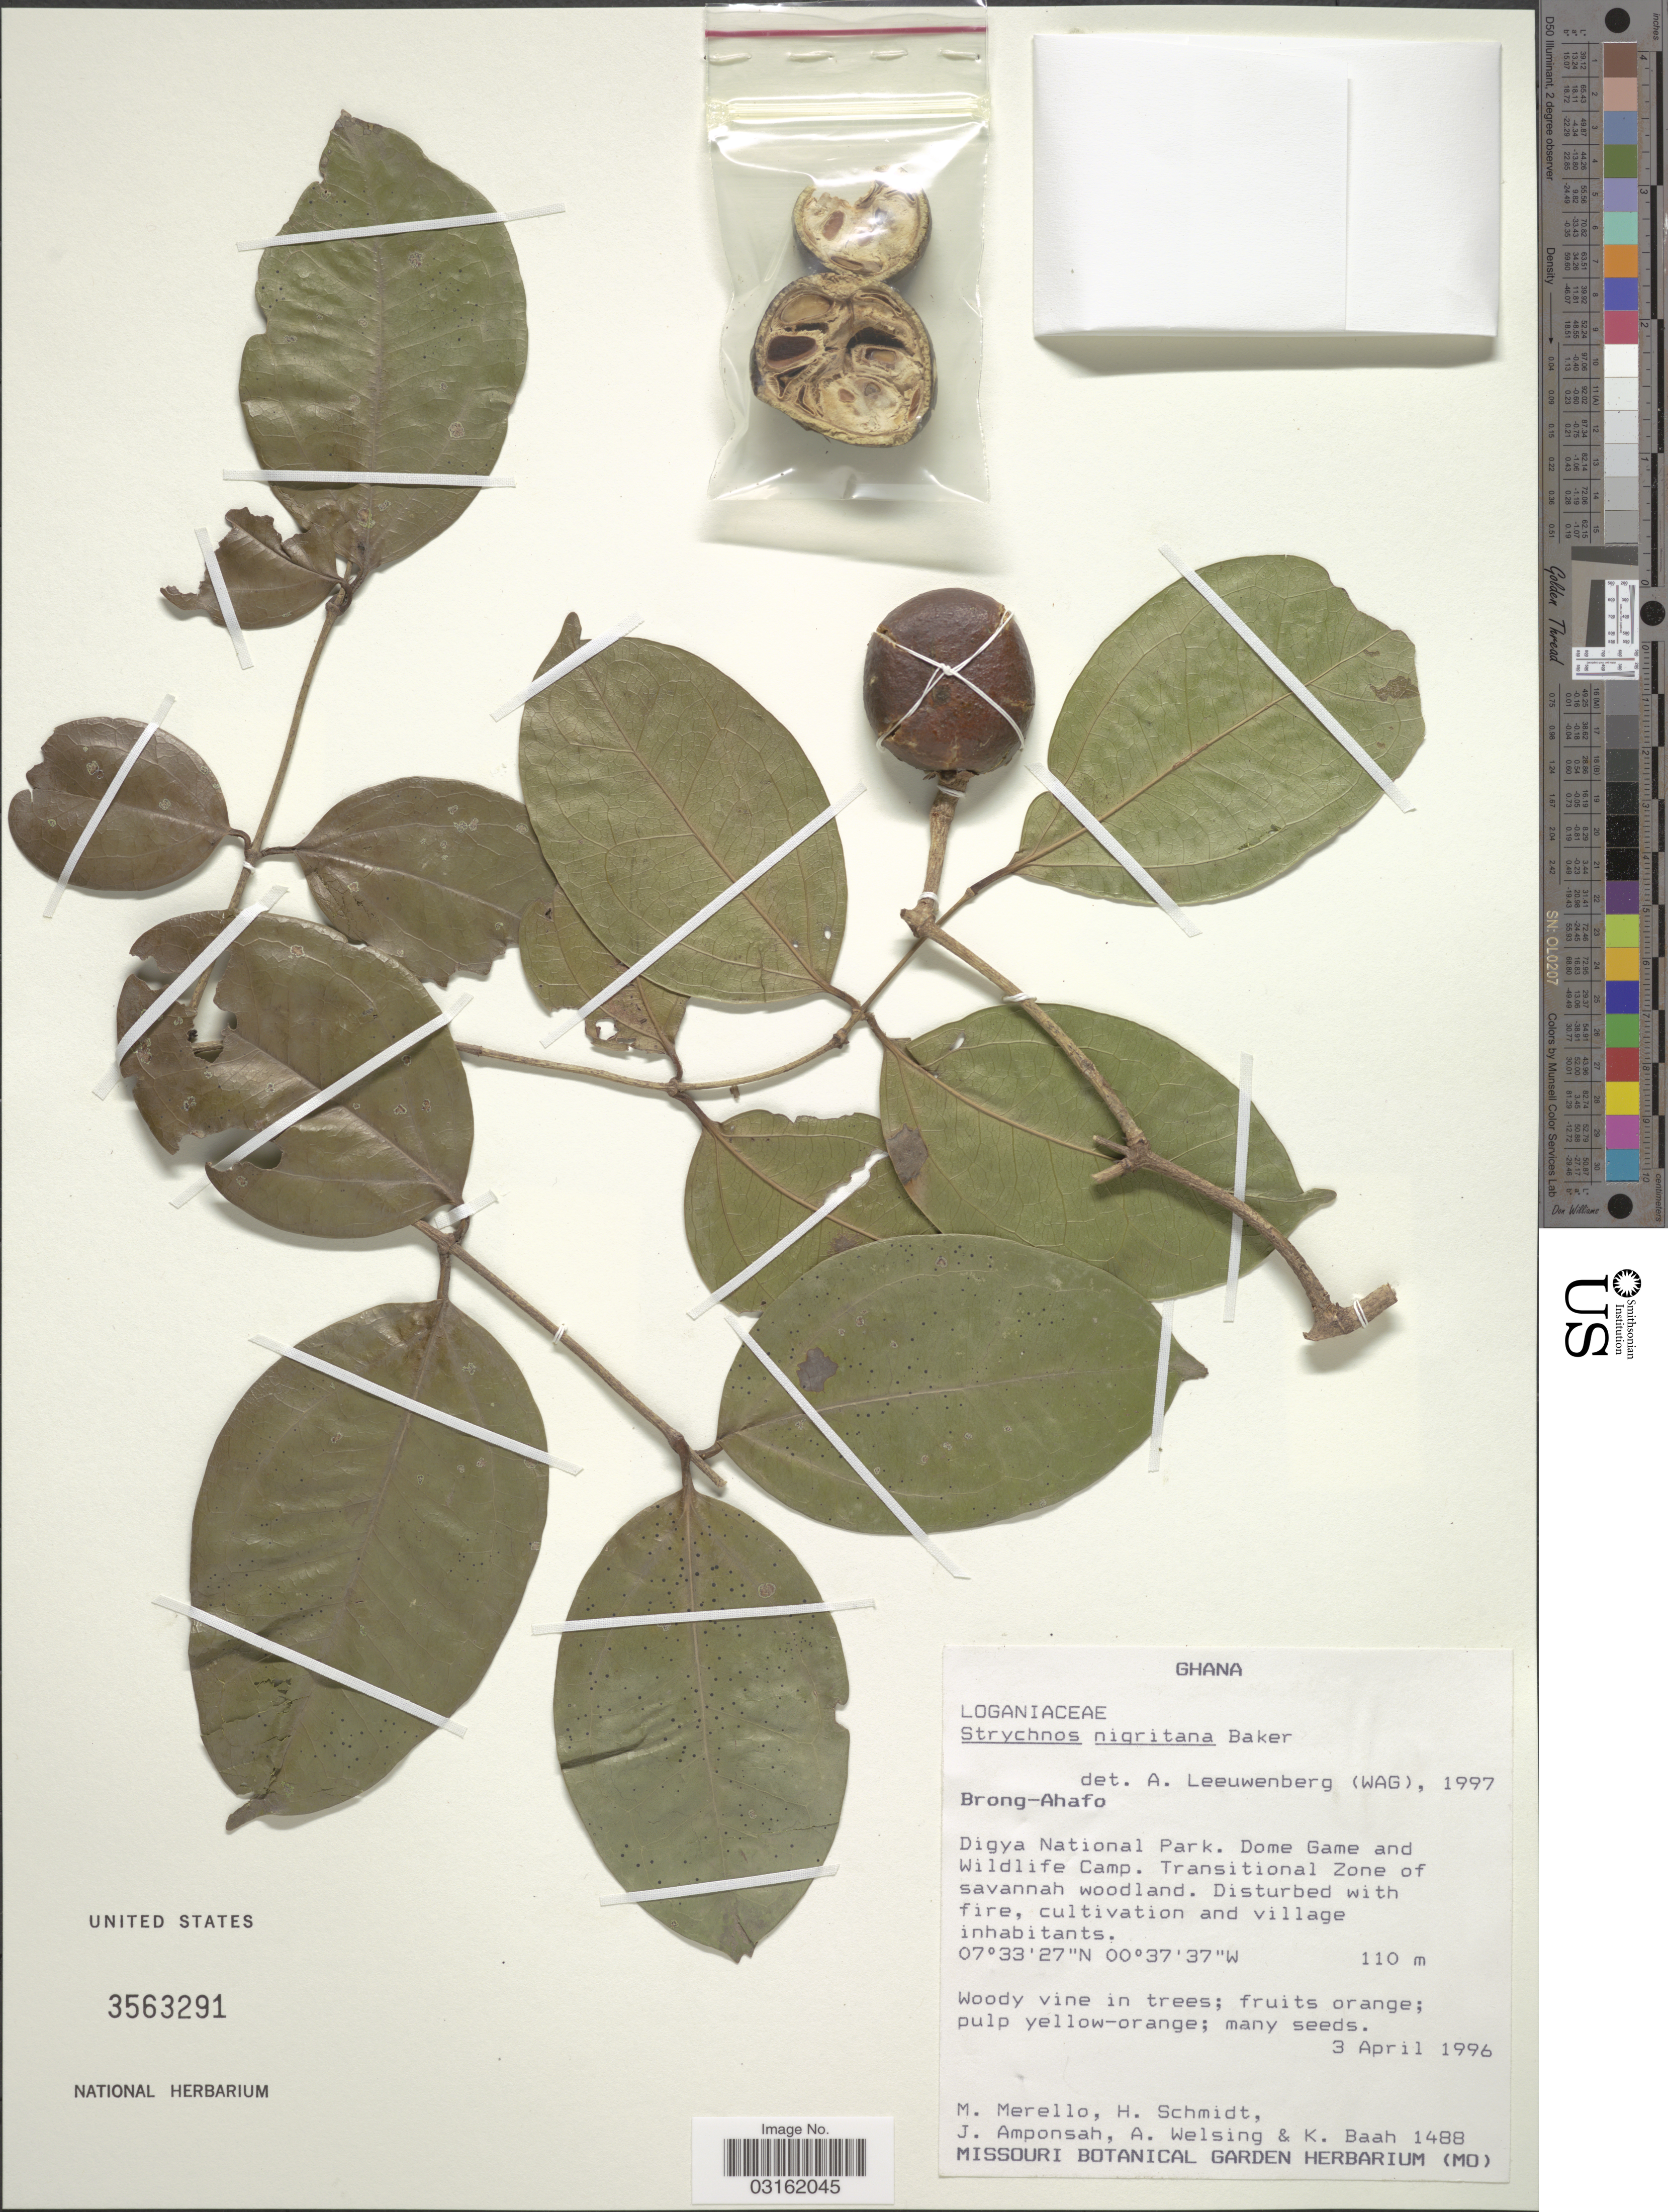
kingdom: Plantae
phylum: Tracheophyta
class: Magnoliopsida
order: Gentianales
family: Loganiaceae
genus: Strychnos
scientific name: Strychnos nigritana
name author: Baker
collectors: M. Merello, H. Schmidt, J. Amponsah, A. Welsing & K. Baah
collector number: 1488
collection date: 1996-04-03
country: Ghana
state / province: Brong-Ahafo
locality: Digya National Park. Dome Game and Wildlife Camp. Transitional Zone of savannah woodland.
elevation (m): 110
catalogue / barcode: US 3563291